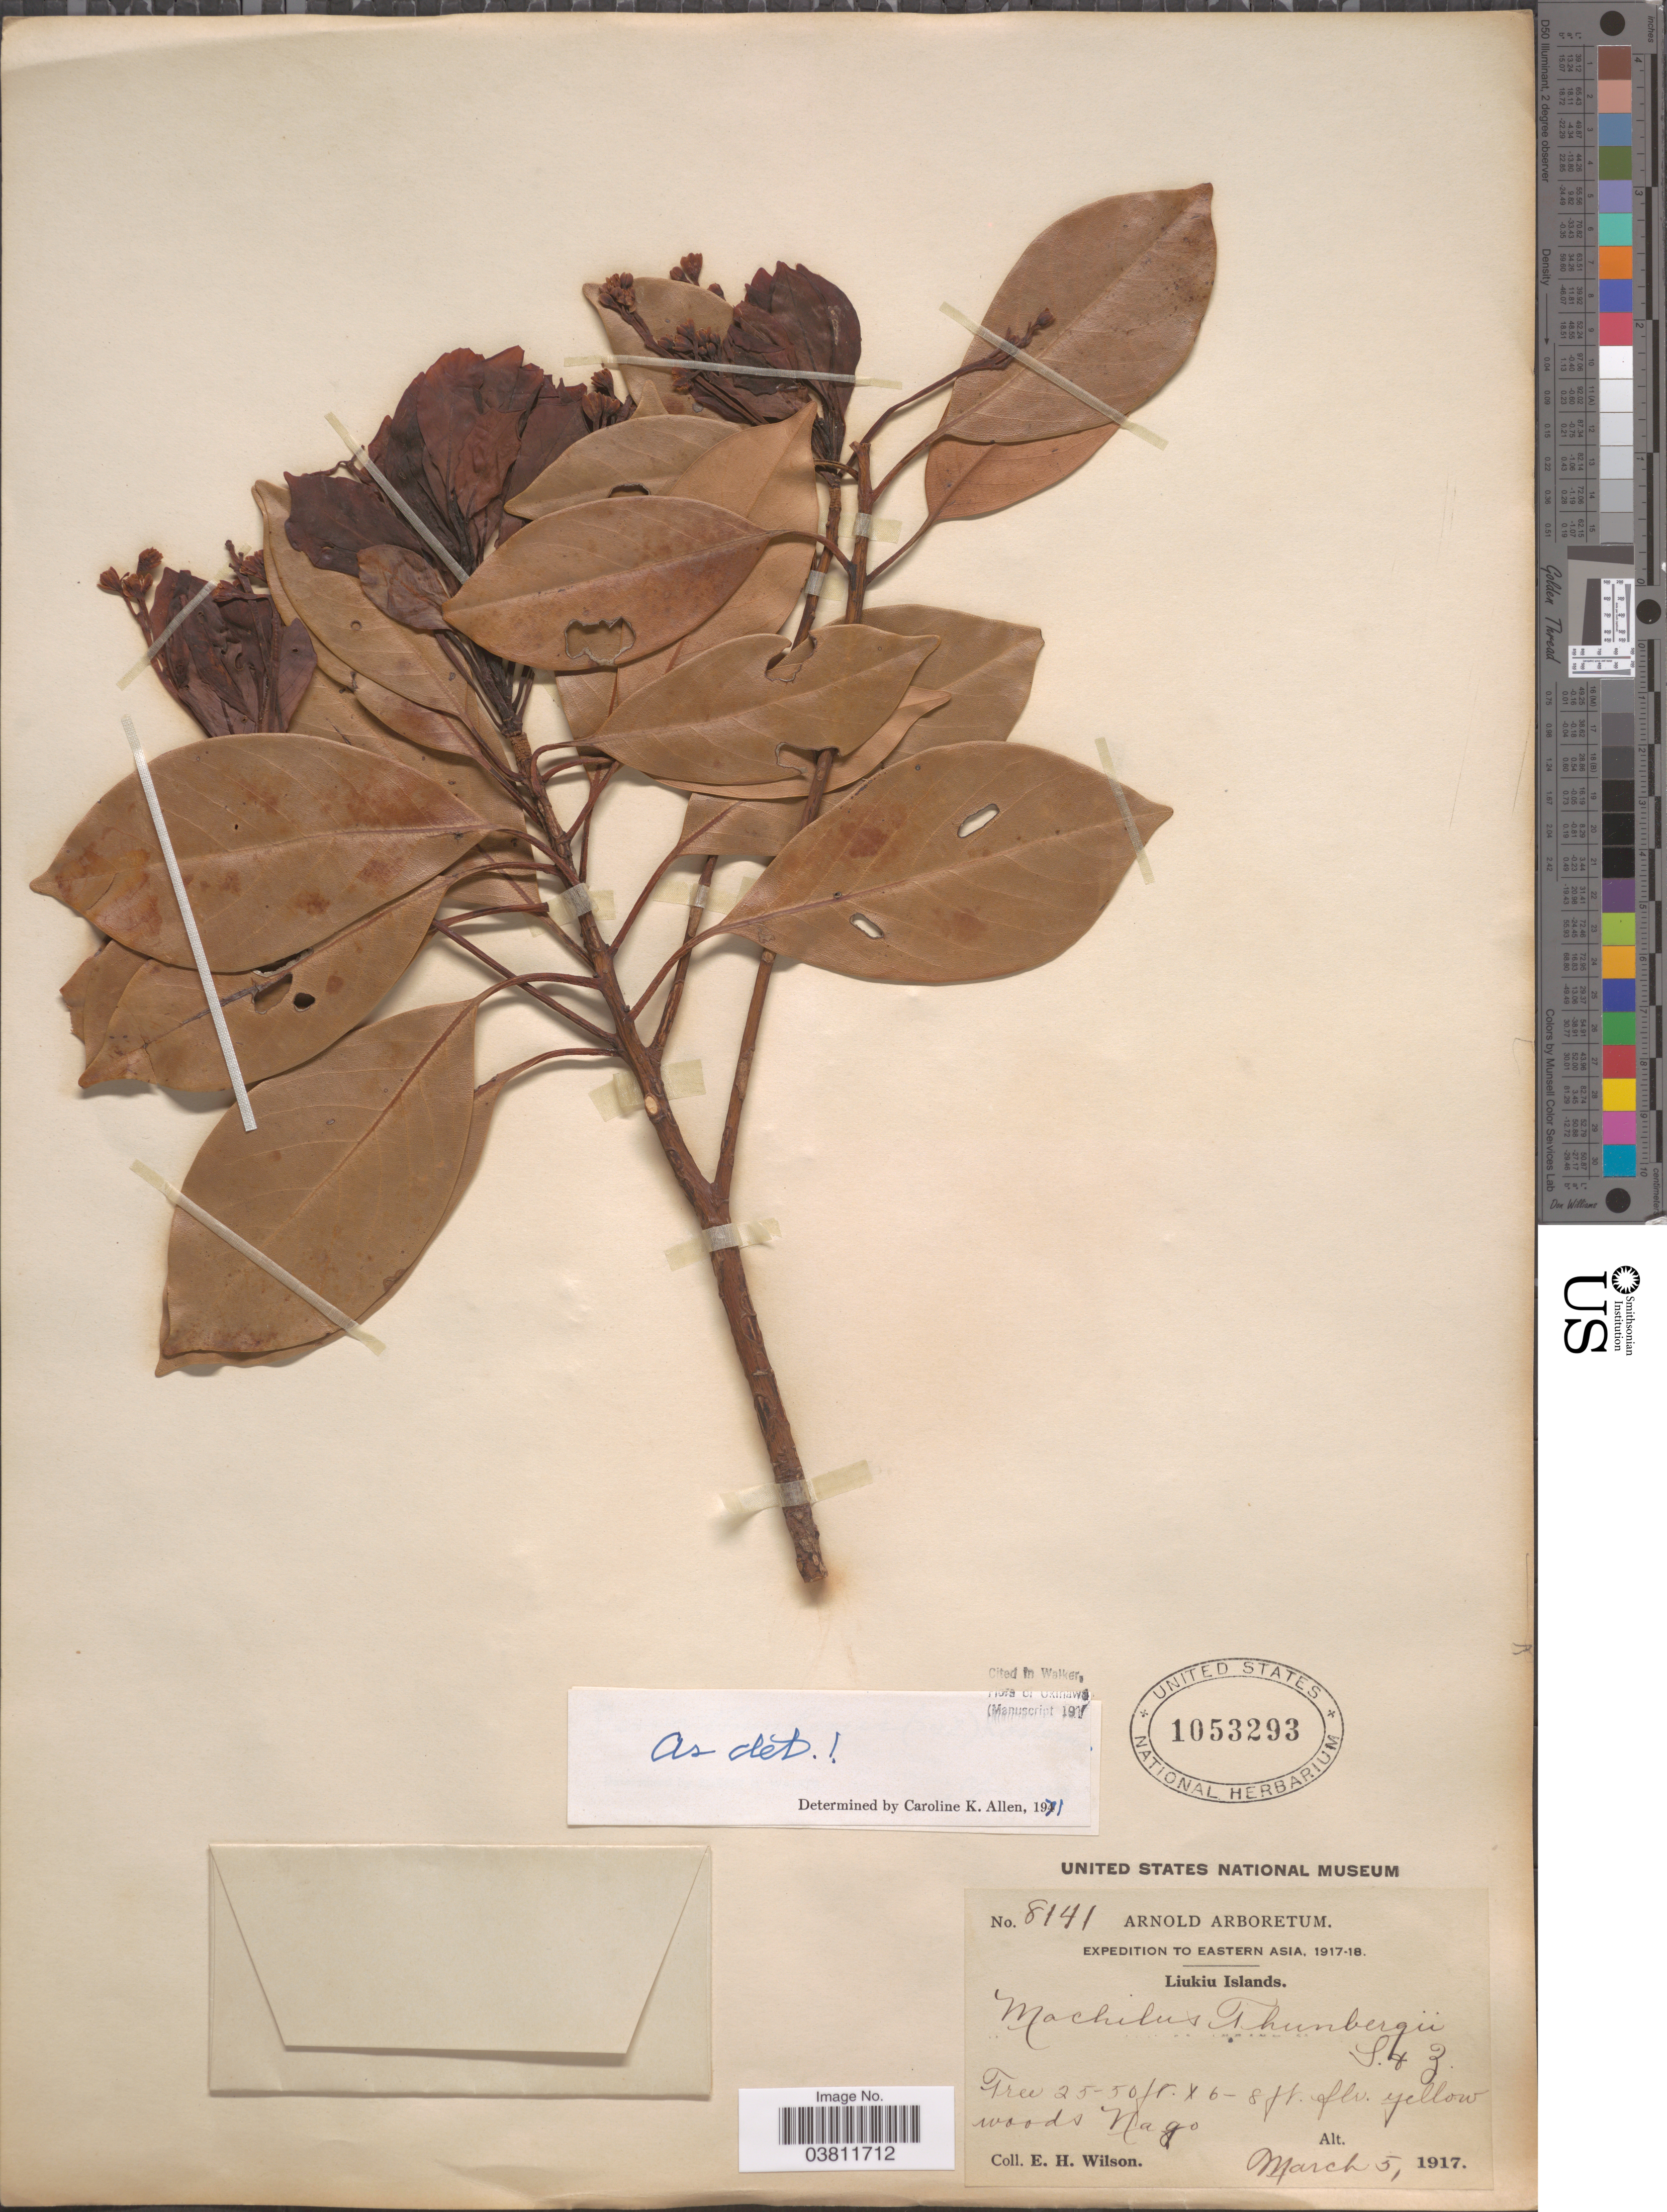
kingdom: Plantae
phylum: Tracheophyta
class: Magnoliopsida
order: Laurales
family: Lauraceae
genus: Machilus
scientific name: Machilus thunbergii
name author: Siebold & Zucc.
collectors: E. Wilson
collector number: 8141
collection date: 1917-03-05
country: Japan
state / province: Okinawa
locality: Liukiu Islands. Nago.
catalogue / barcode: US 1053293